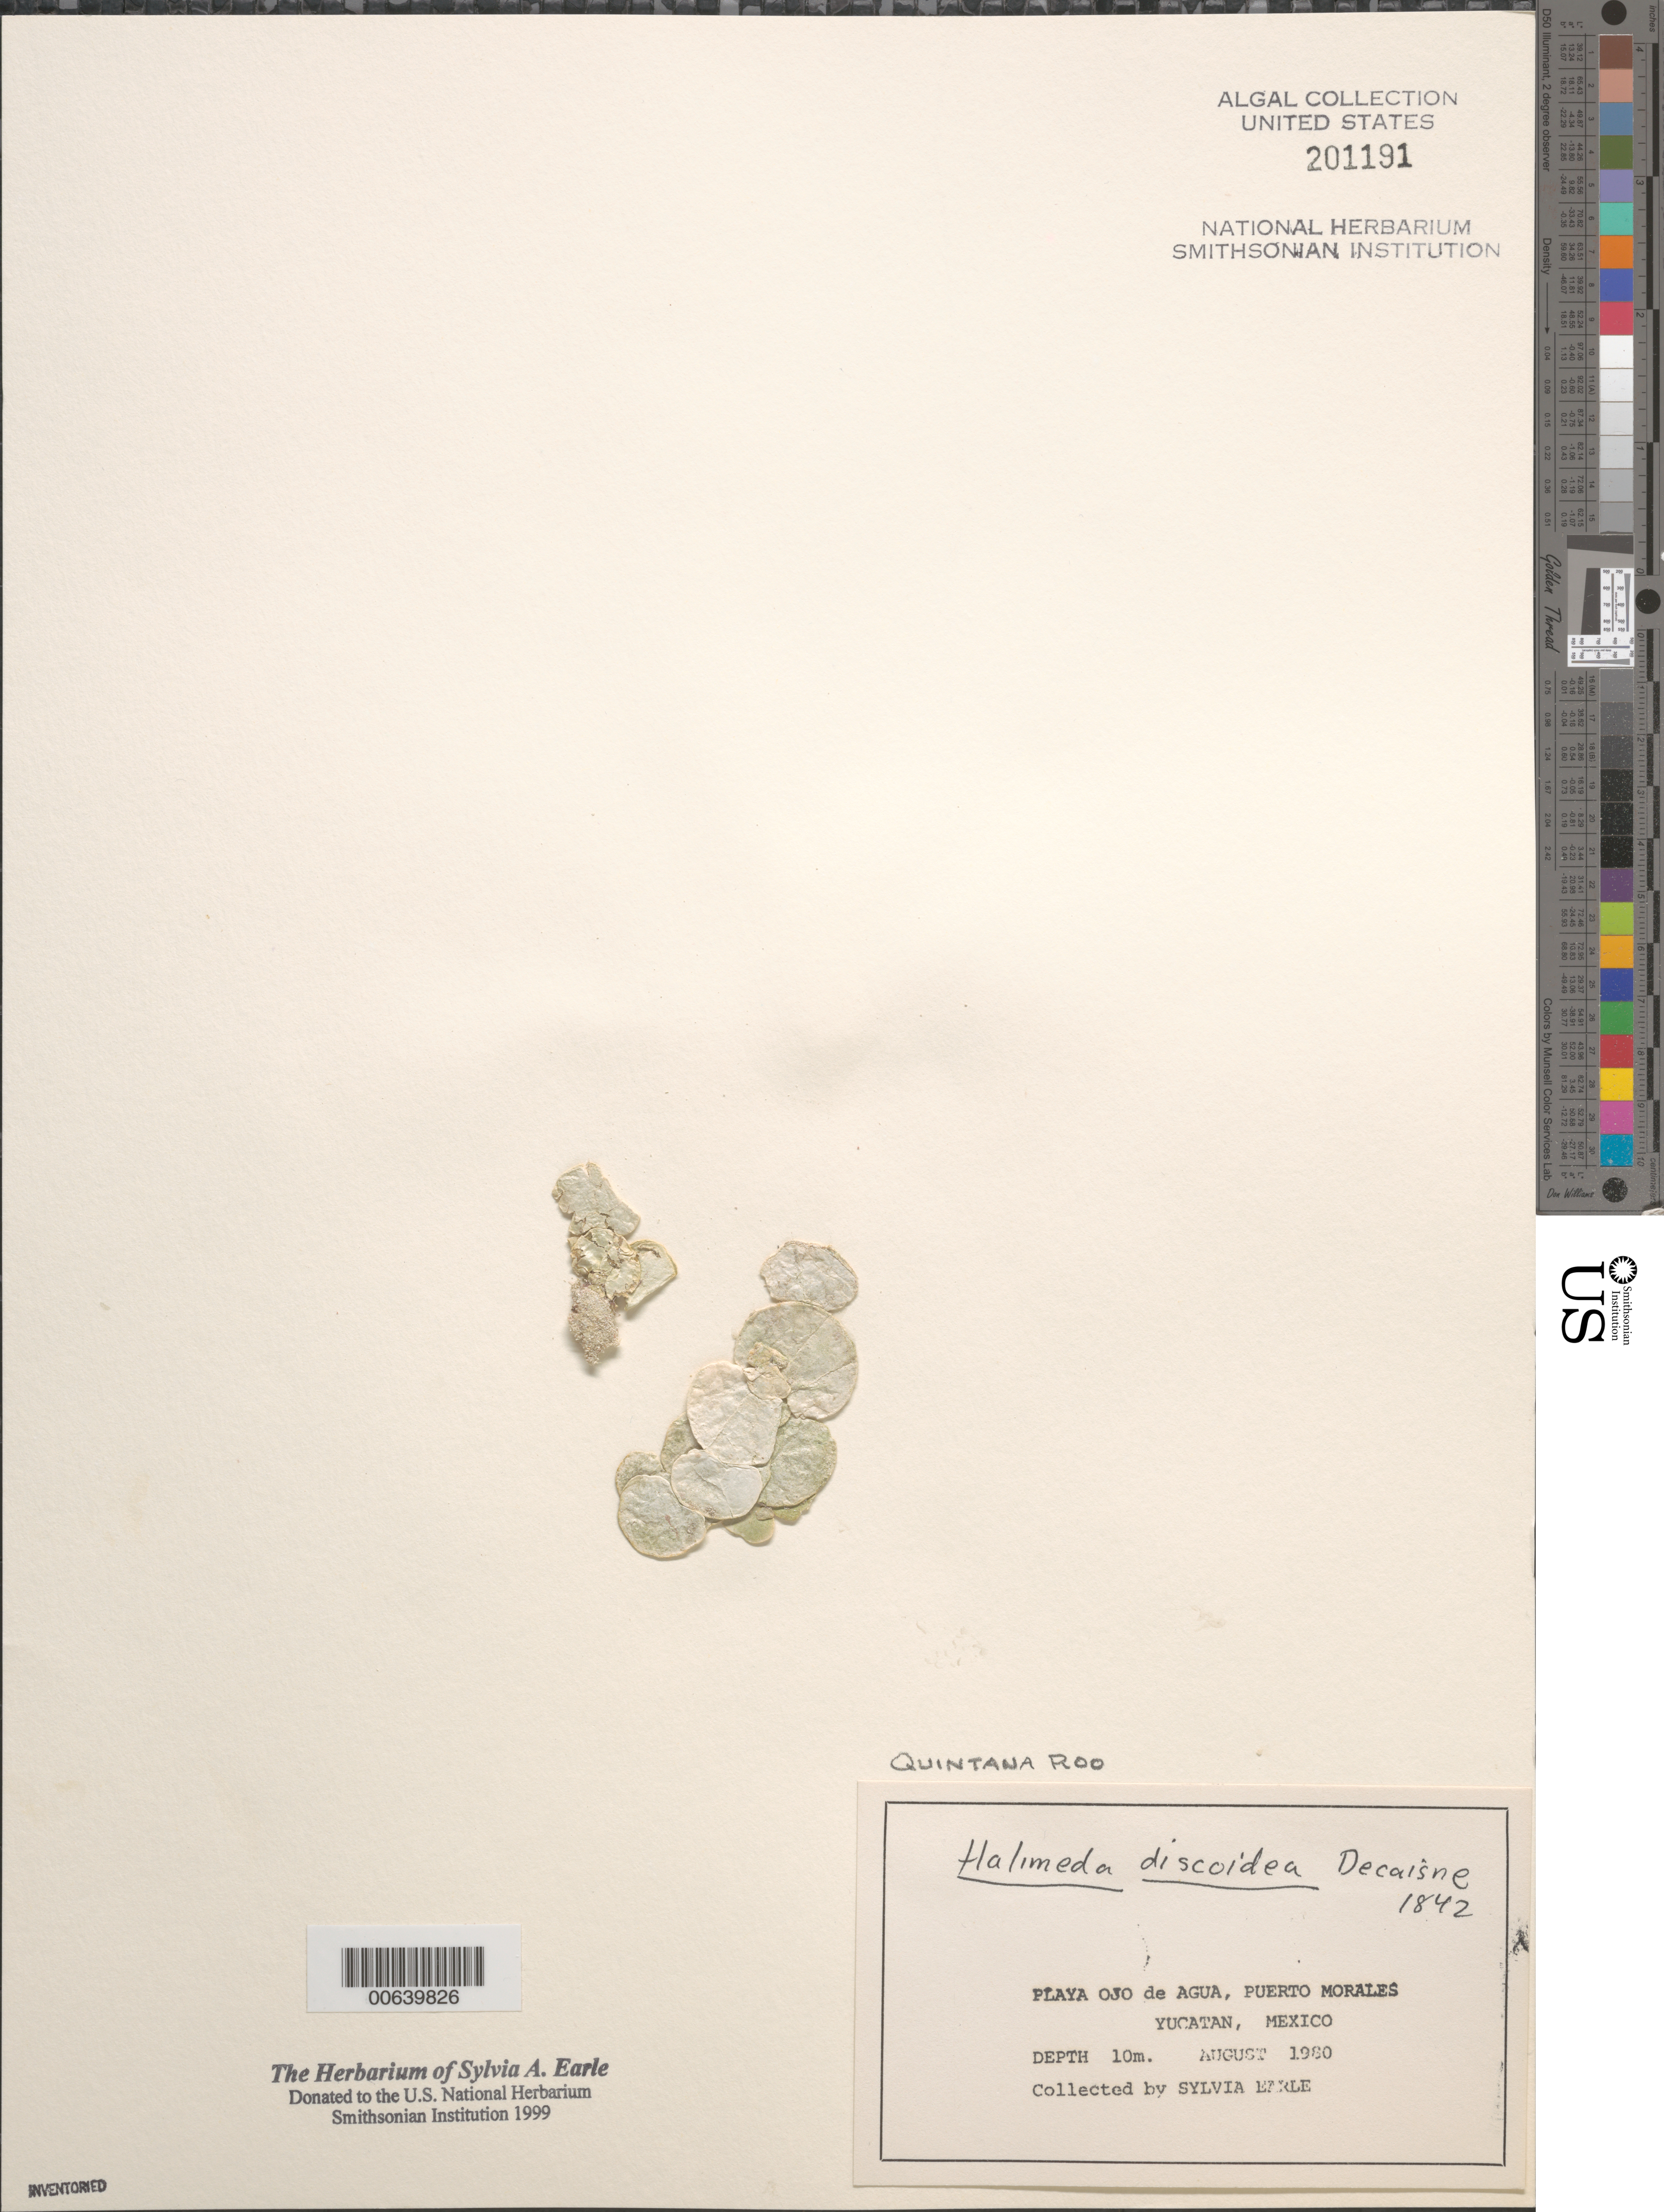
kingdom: Plantae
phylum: Chlorophyta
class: Ulvophyceae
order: Bryopsidales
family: Halimedaceae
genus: Halimeda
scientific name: Halimeda discoidea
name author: Decne.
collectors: S. A. Earle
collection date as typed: Aug 1980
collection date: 1980-08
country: Mexico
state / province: Quintana Roo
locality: Playa Ojo de Agua, Puerto Morales, Yucatan Peninsula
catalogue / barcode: US 201191